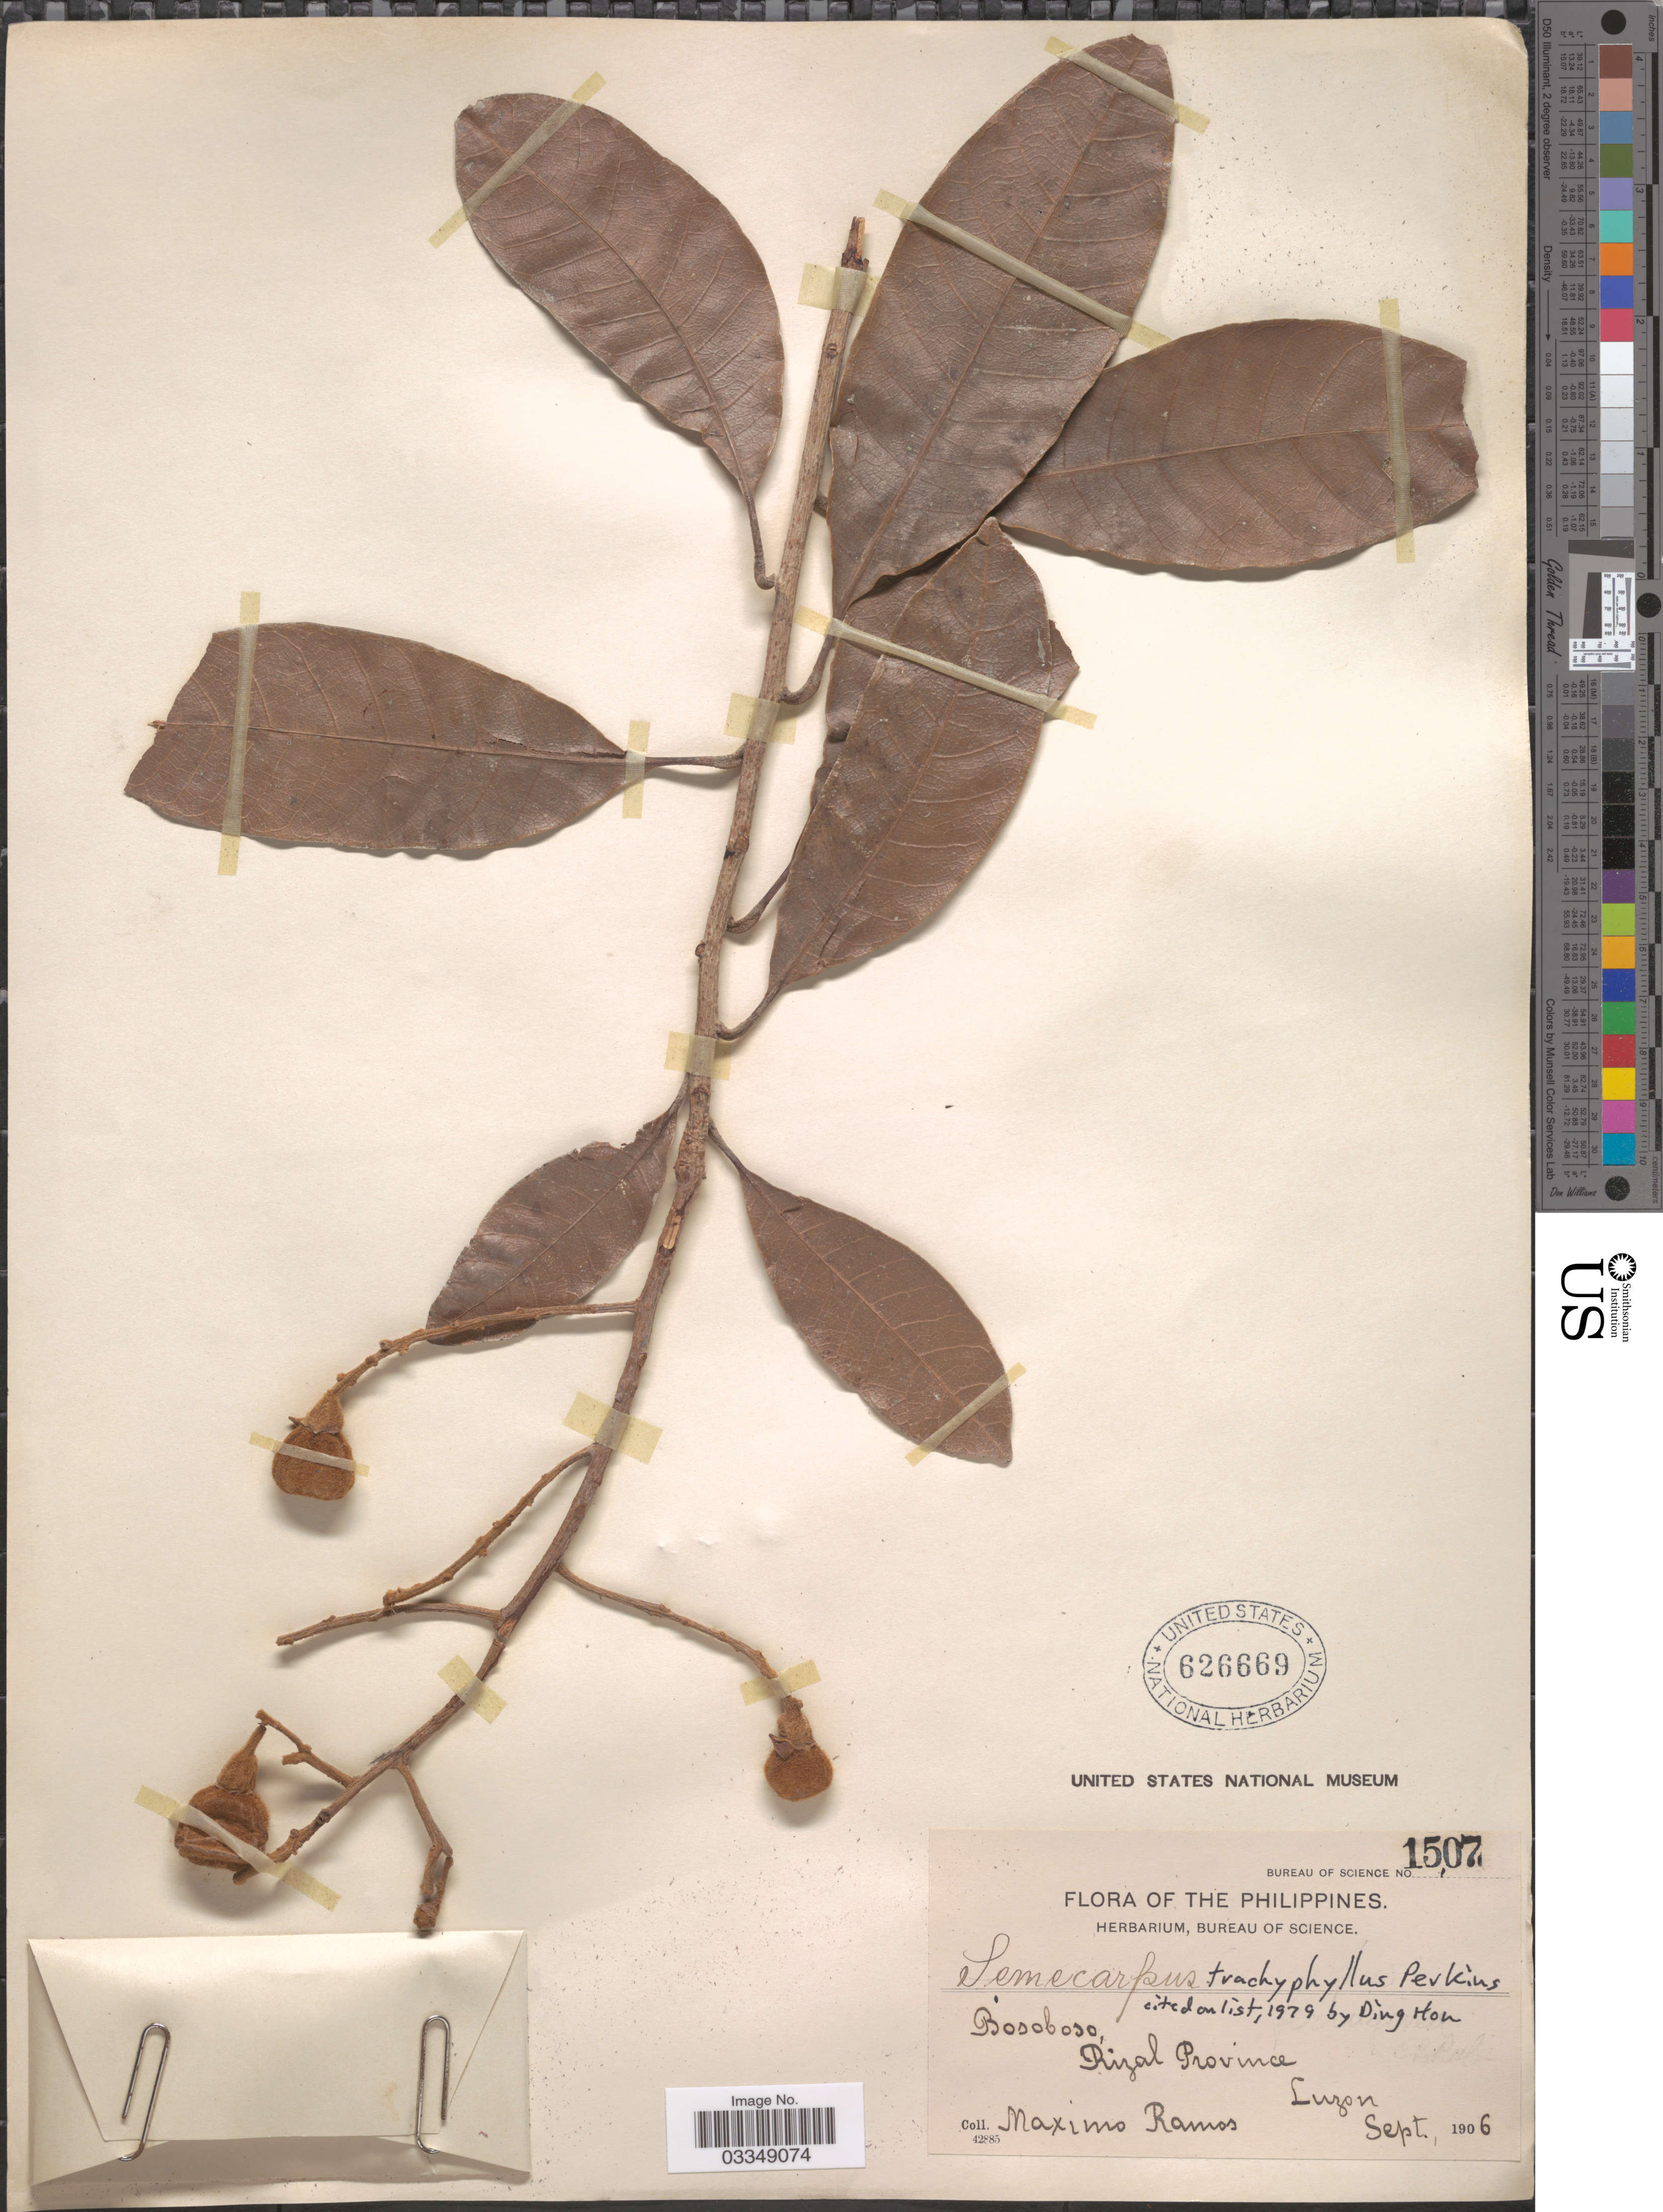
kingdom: Plantae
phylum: Tracheophyta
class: Magnoliopsida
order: Sapindales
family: Anacardiaceae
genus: Semecarpus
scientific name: Semecarpus trachyphyllus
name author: Perkins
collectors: M. Ramos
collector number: Bureau of Science 1507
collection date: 1906-09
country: Philippines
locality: Bosoboso, Rizal Province. Luzon.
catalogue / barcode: US 626669